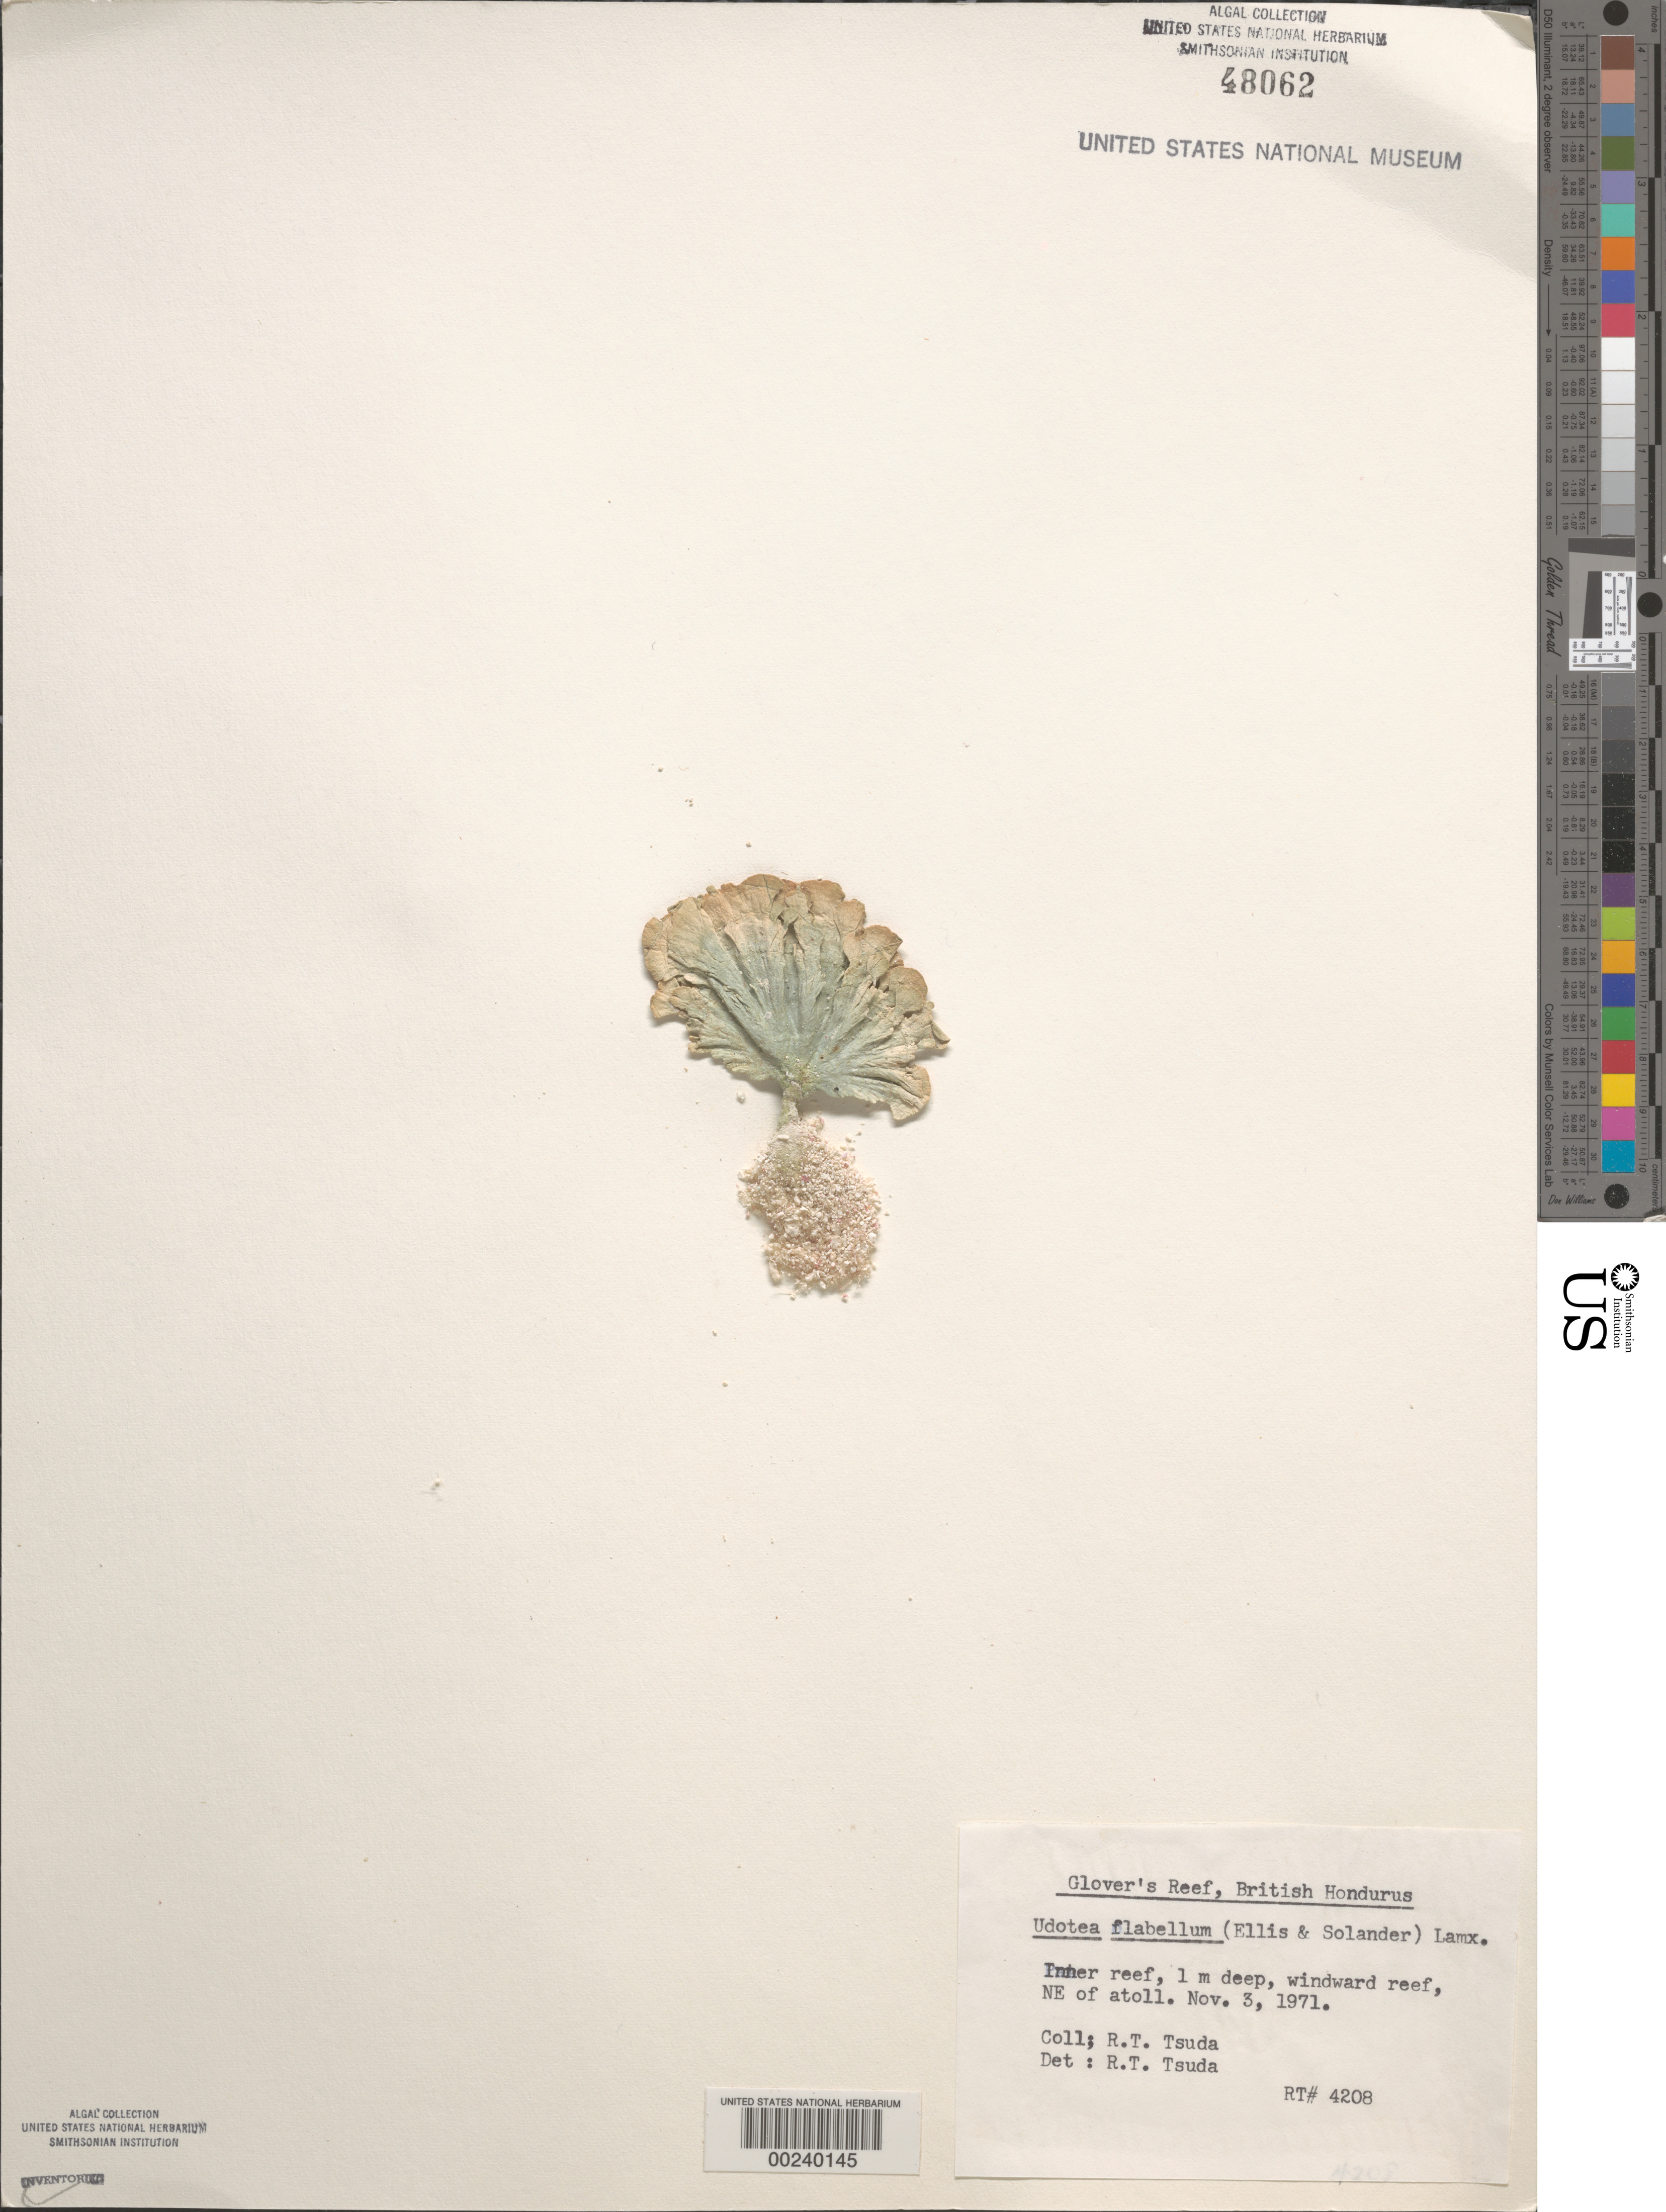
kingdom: Plantae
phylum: Chlorophyta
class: Ulvophyceae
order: Bryopsidales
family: Udoteaceae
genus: Udotea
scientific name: Udotea flabellum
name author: (J. Ellis & Sol.) M. Howe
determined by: Tsuda, R. T.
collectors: R. Tsuda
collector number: Rt 4208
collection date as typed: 03 Nov 1971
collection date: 1971-11-03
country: Belize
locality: Glover's Reef, northeast of atoll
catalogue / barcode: US 48062